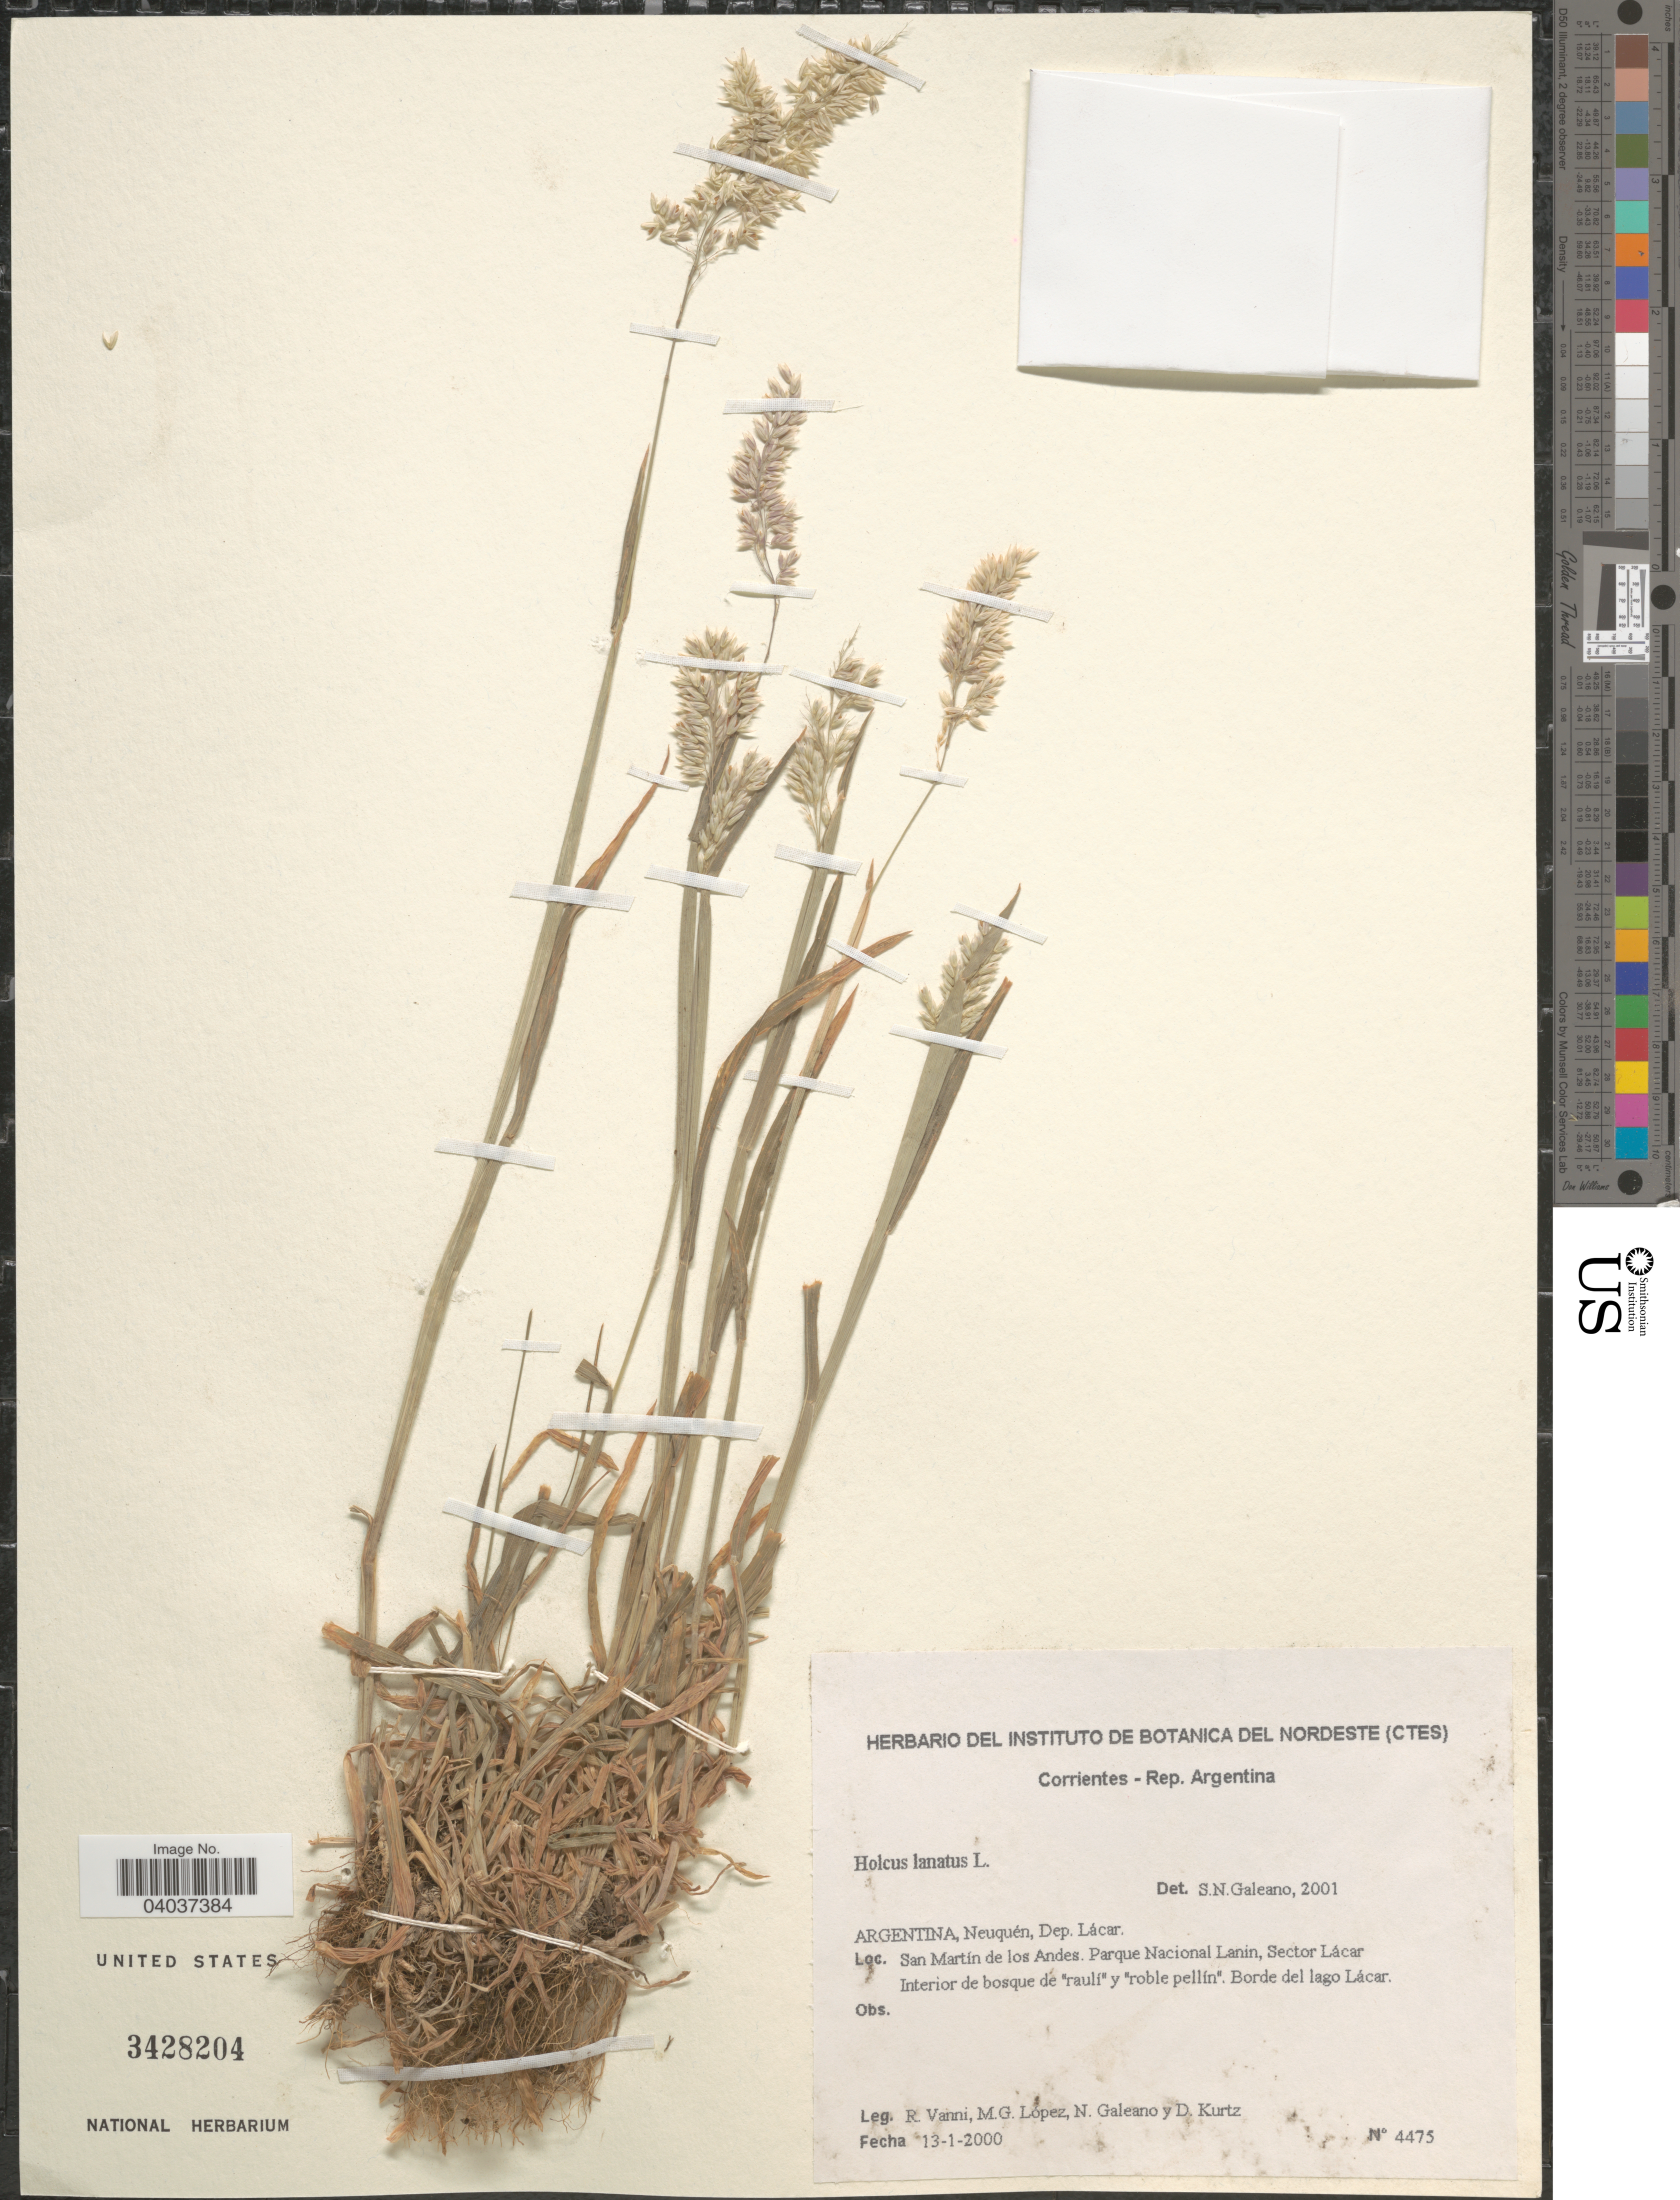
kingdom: Plantae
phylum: Tracheophyta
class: Liliopsida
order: Poales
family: Poaceae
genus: Holcus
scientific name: Holcus lanatus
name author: L.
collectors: R. Vanni, M. López, N. Galeano & D. Kurtz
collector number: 4475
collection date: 2000-01-13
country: Argentina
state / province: Neuquen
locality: Corrientes. Dep. Lácar. San Martín de los Andes. Parque Nacional Lanin, Sector Láctar Interior de bosque de "raulí" y "roble pellín". Borde del lago Lácar.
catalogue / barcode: US 3428204